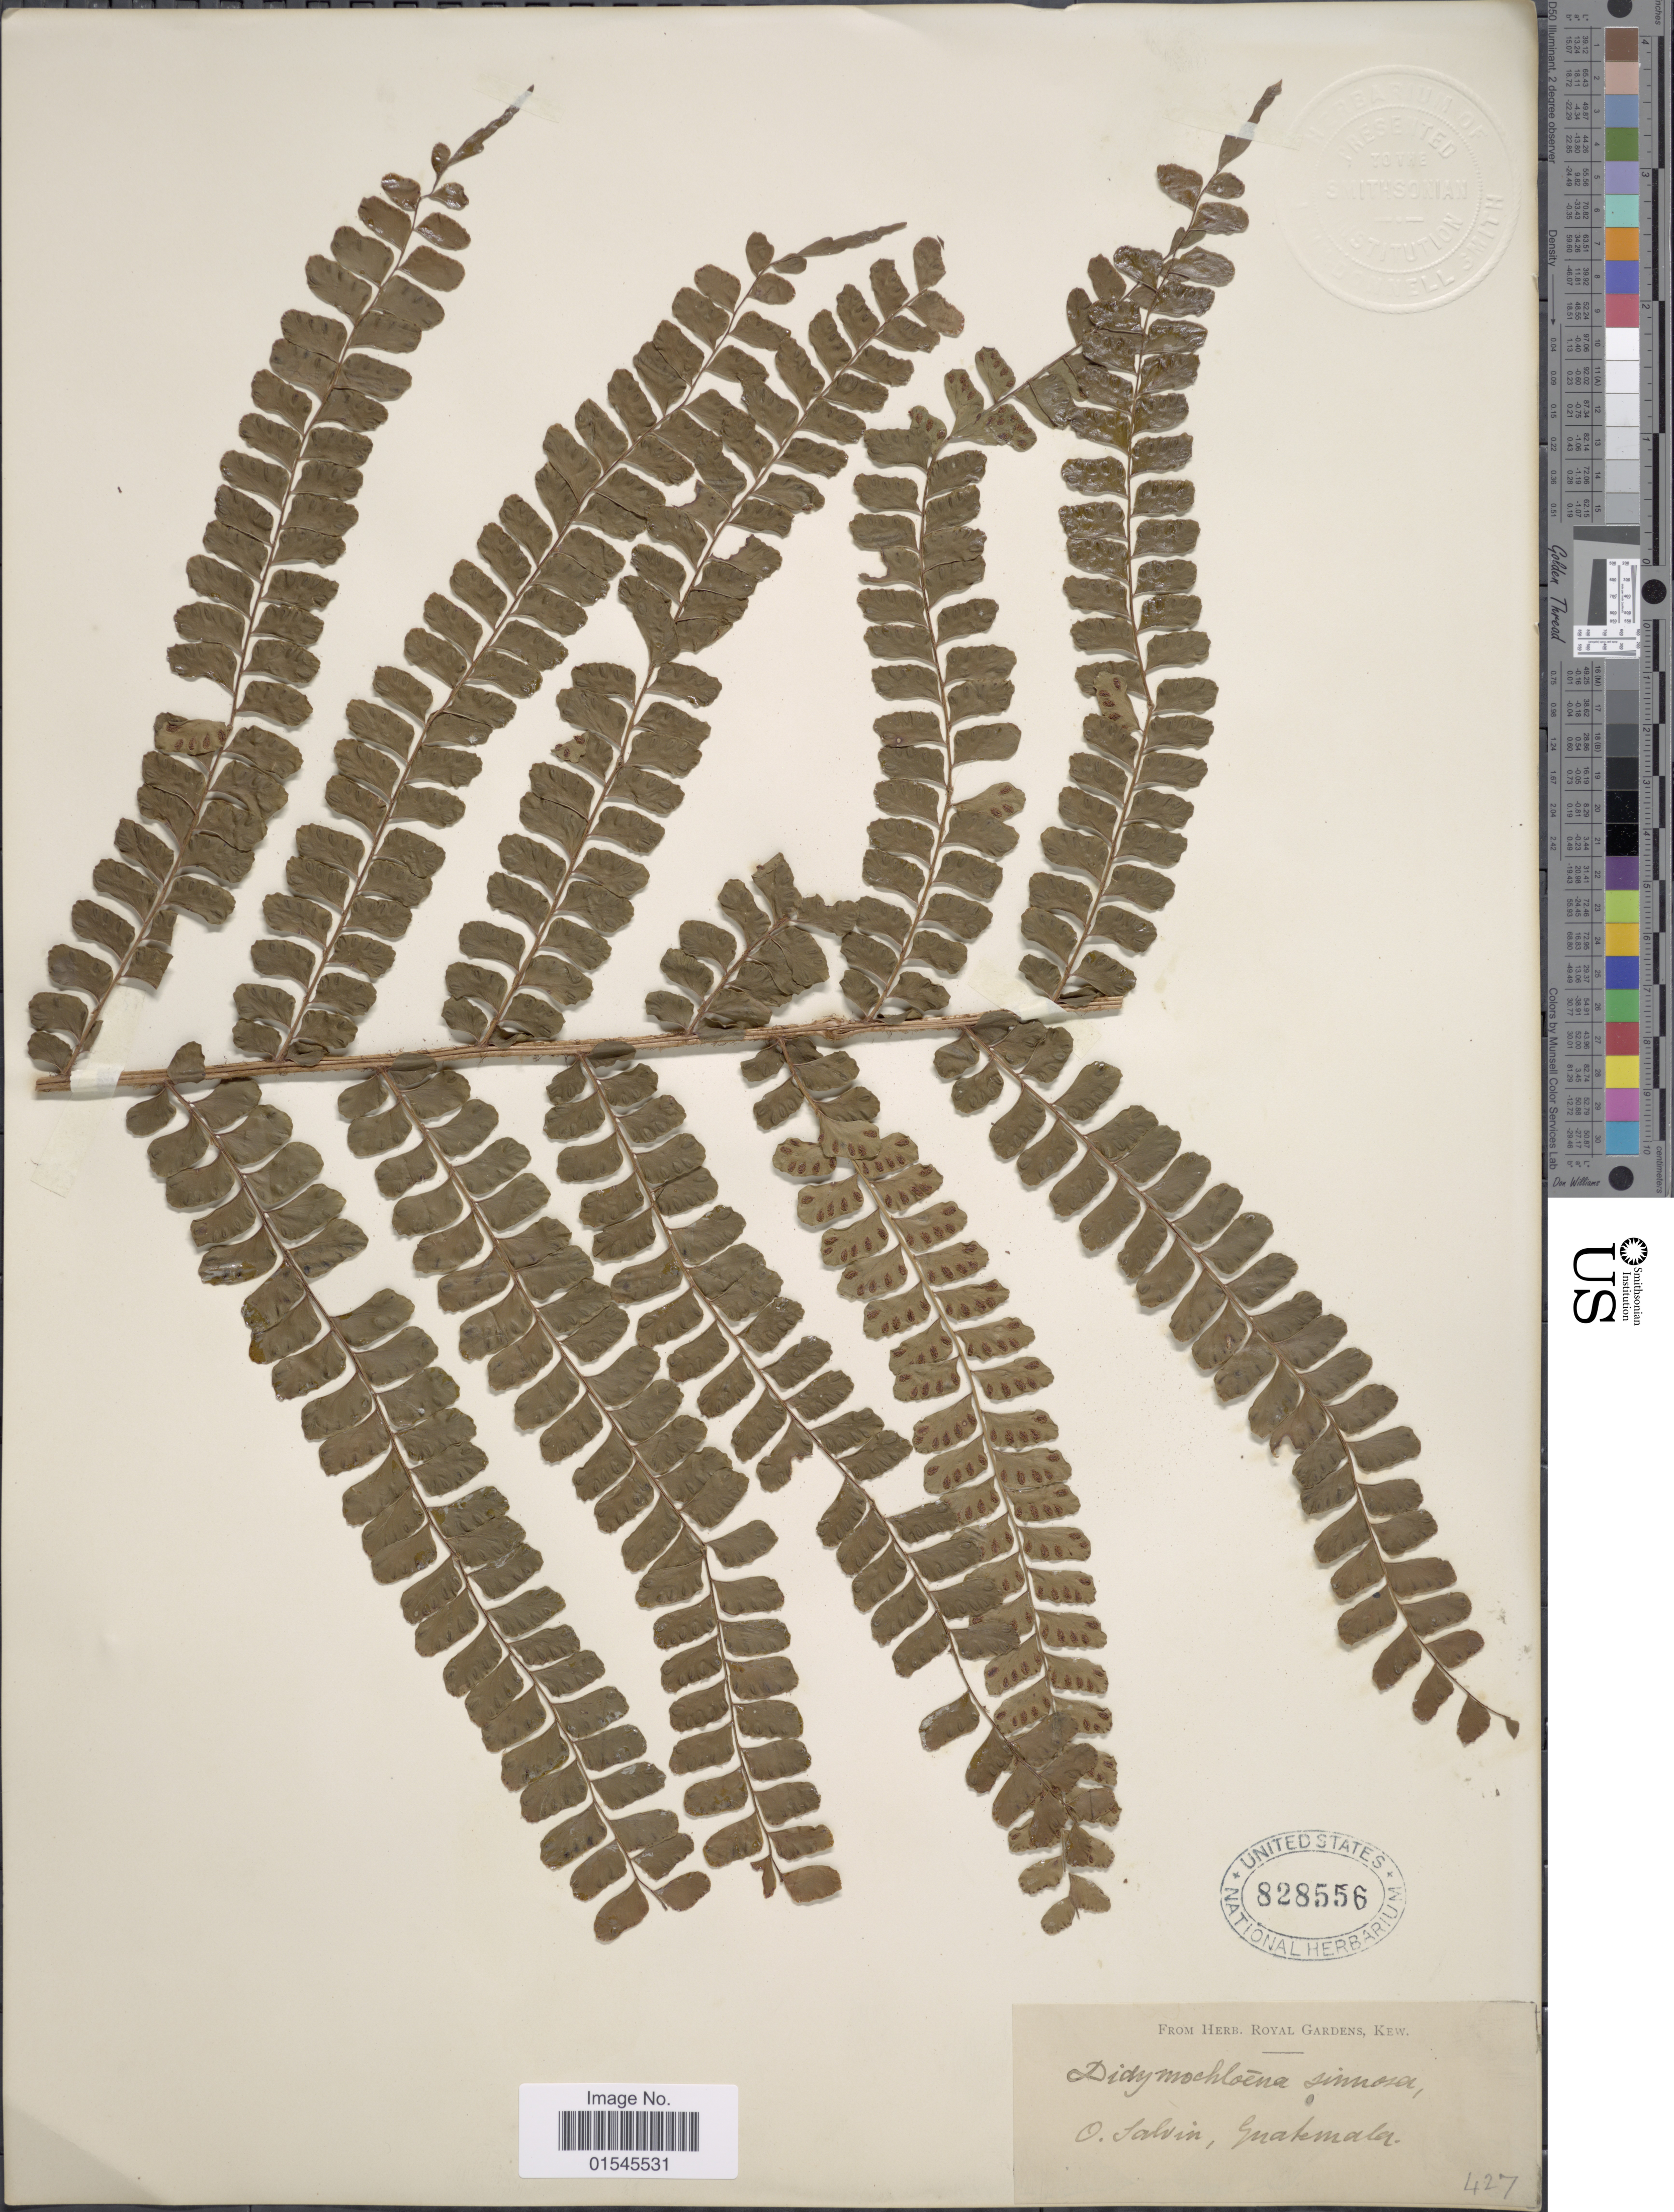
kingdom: Plantae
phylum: Tracheophyta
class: Polypodiopsida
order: Polypodiales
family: Didymochlaenaceae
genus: Didymochlaena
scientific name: Didymochlaena truncatula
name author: (Sw.) J. Sm.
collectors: O. Salvin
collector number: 427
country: Guatemala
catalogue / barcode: US 828556